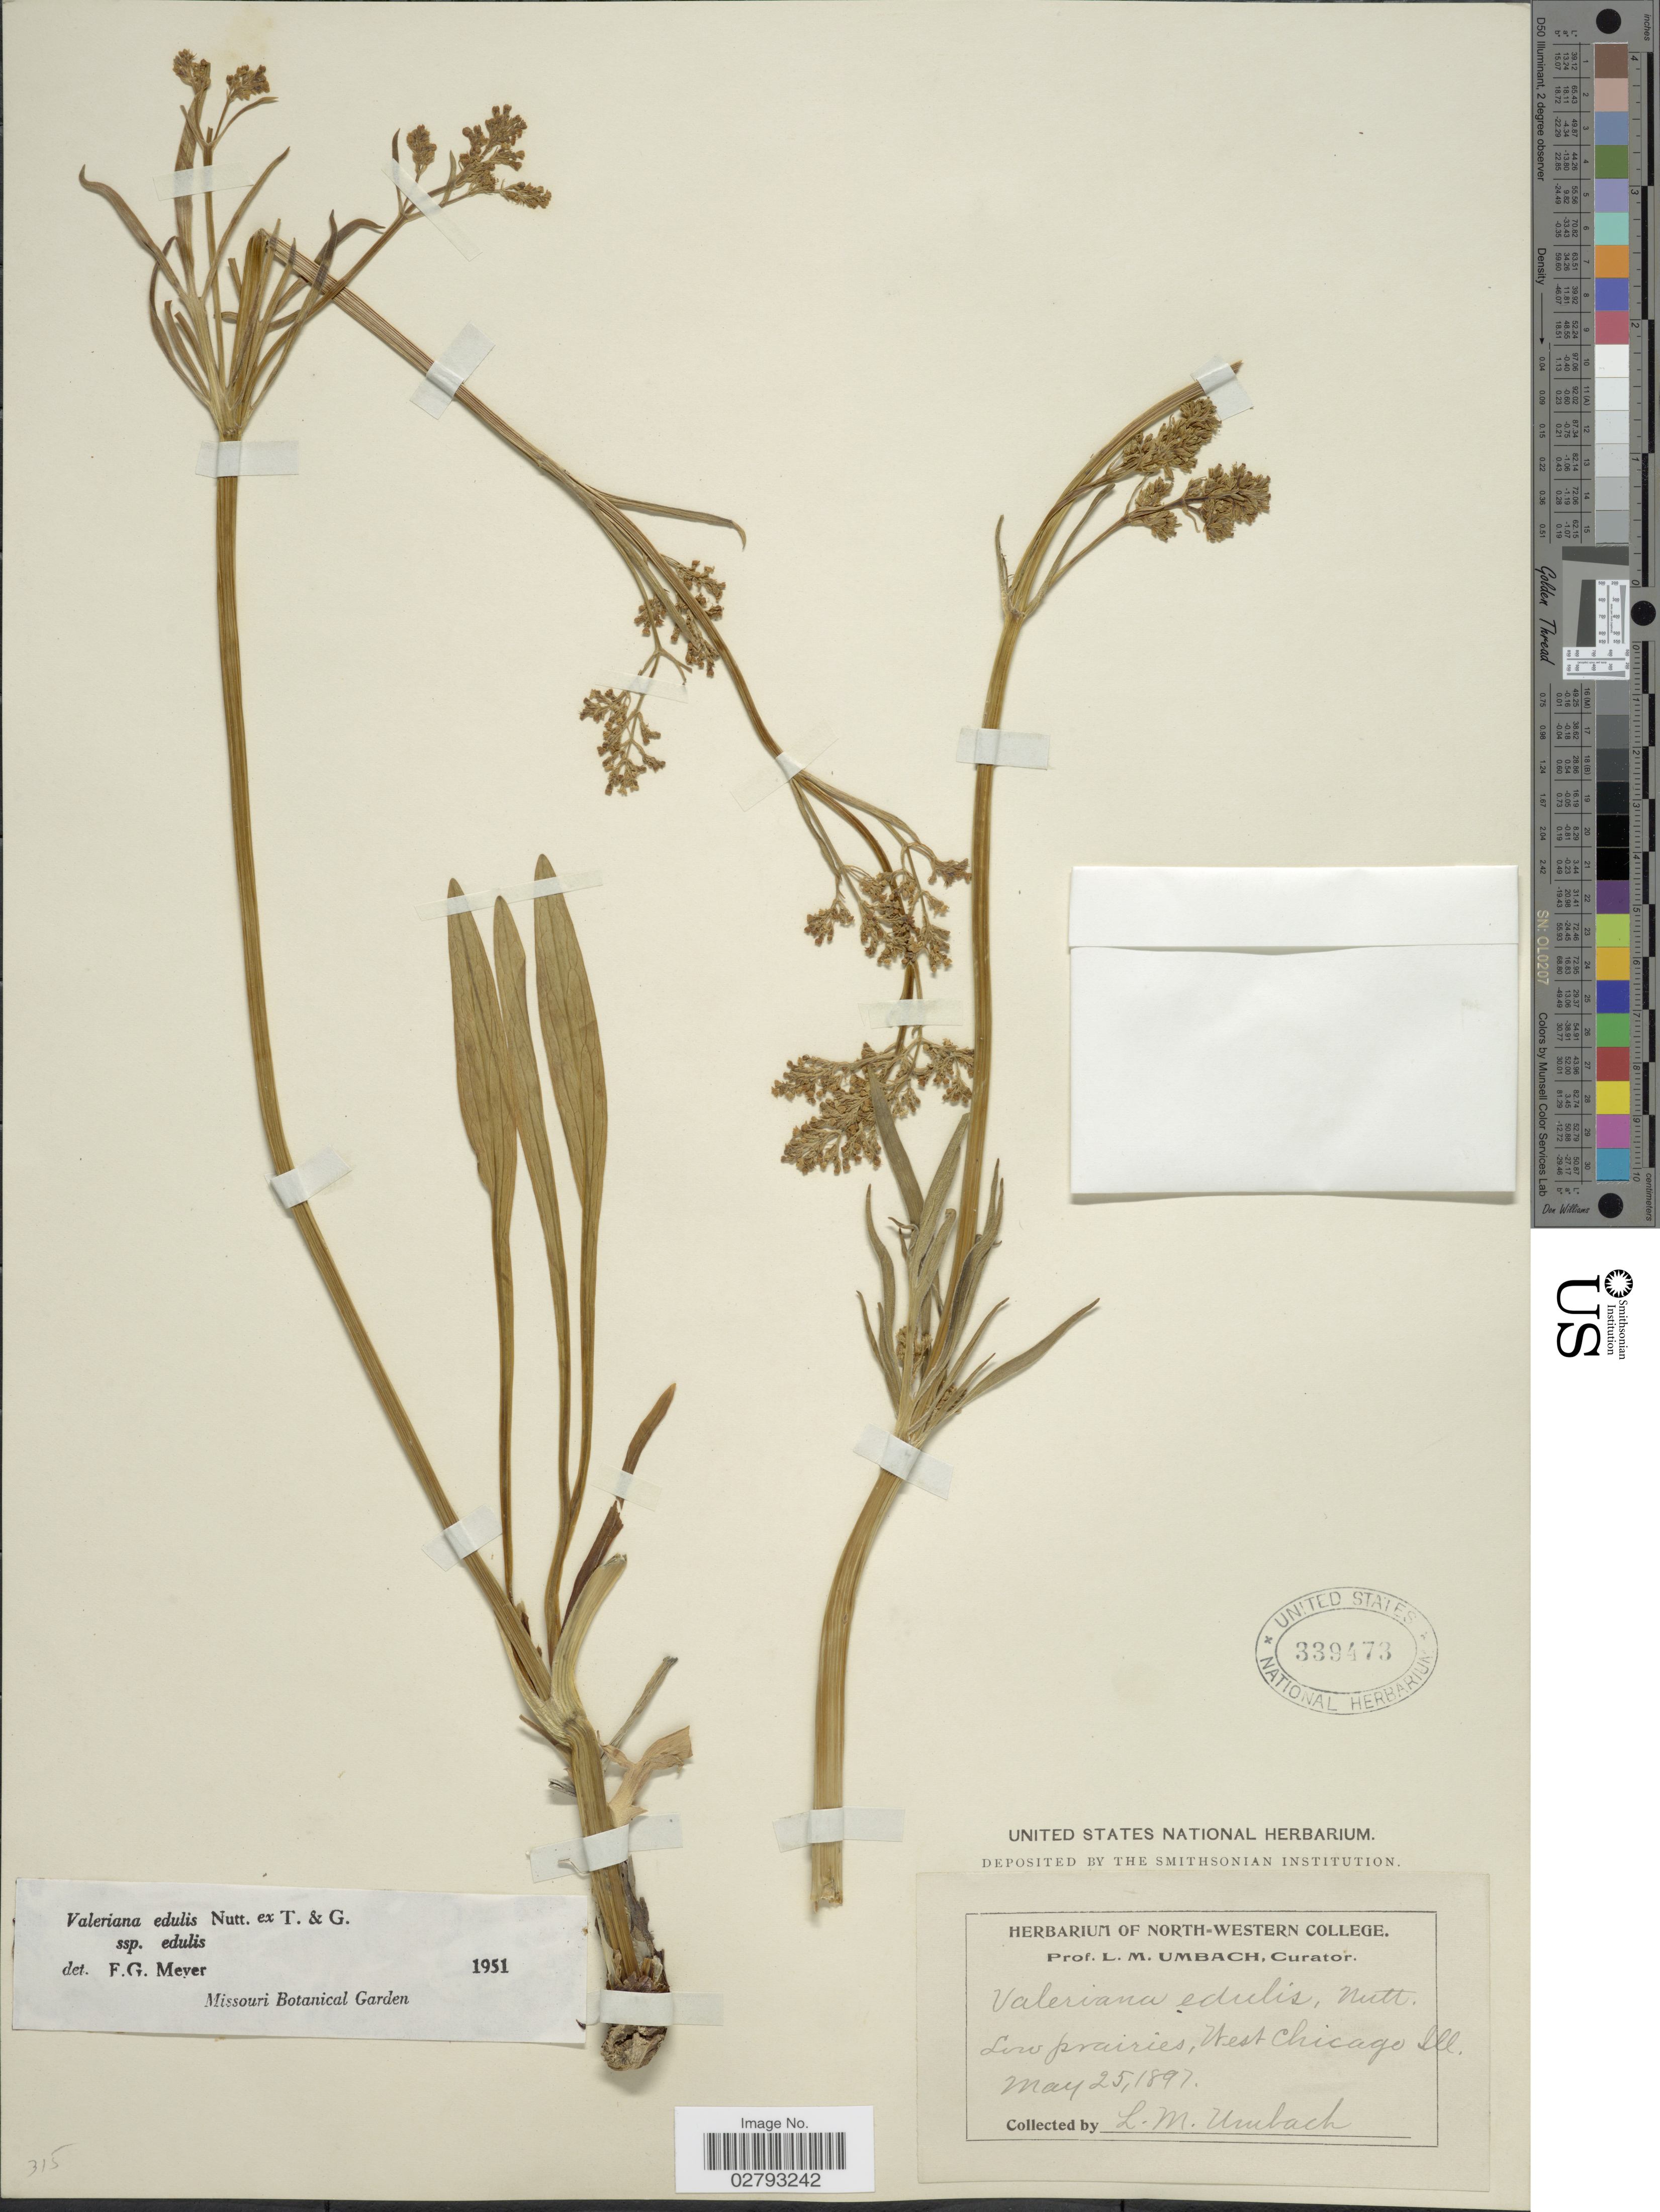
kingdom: Plantae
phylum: Tracheophyta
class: Magnoliopsida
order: Dipsacales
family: Caprifoliaceae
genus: Valeriana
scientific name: Valeriana edulis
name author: Nutt.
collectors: L. M. Umbach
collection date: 1897-05-25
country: United States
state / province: Illinois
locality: West Chicago.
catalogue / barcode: US 339473